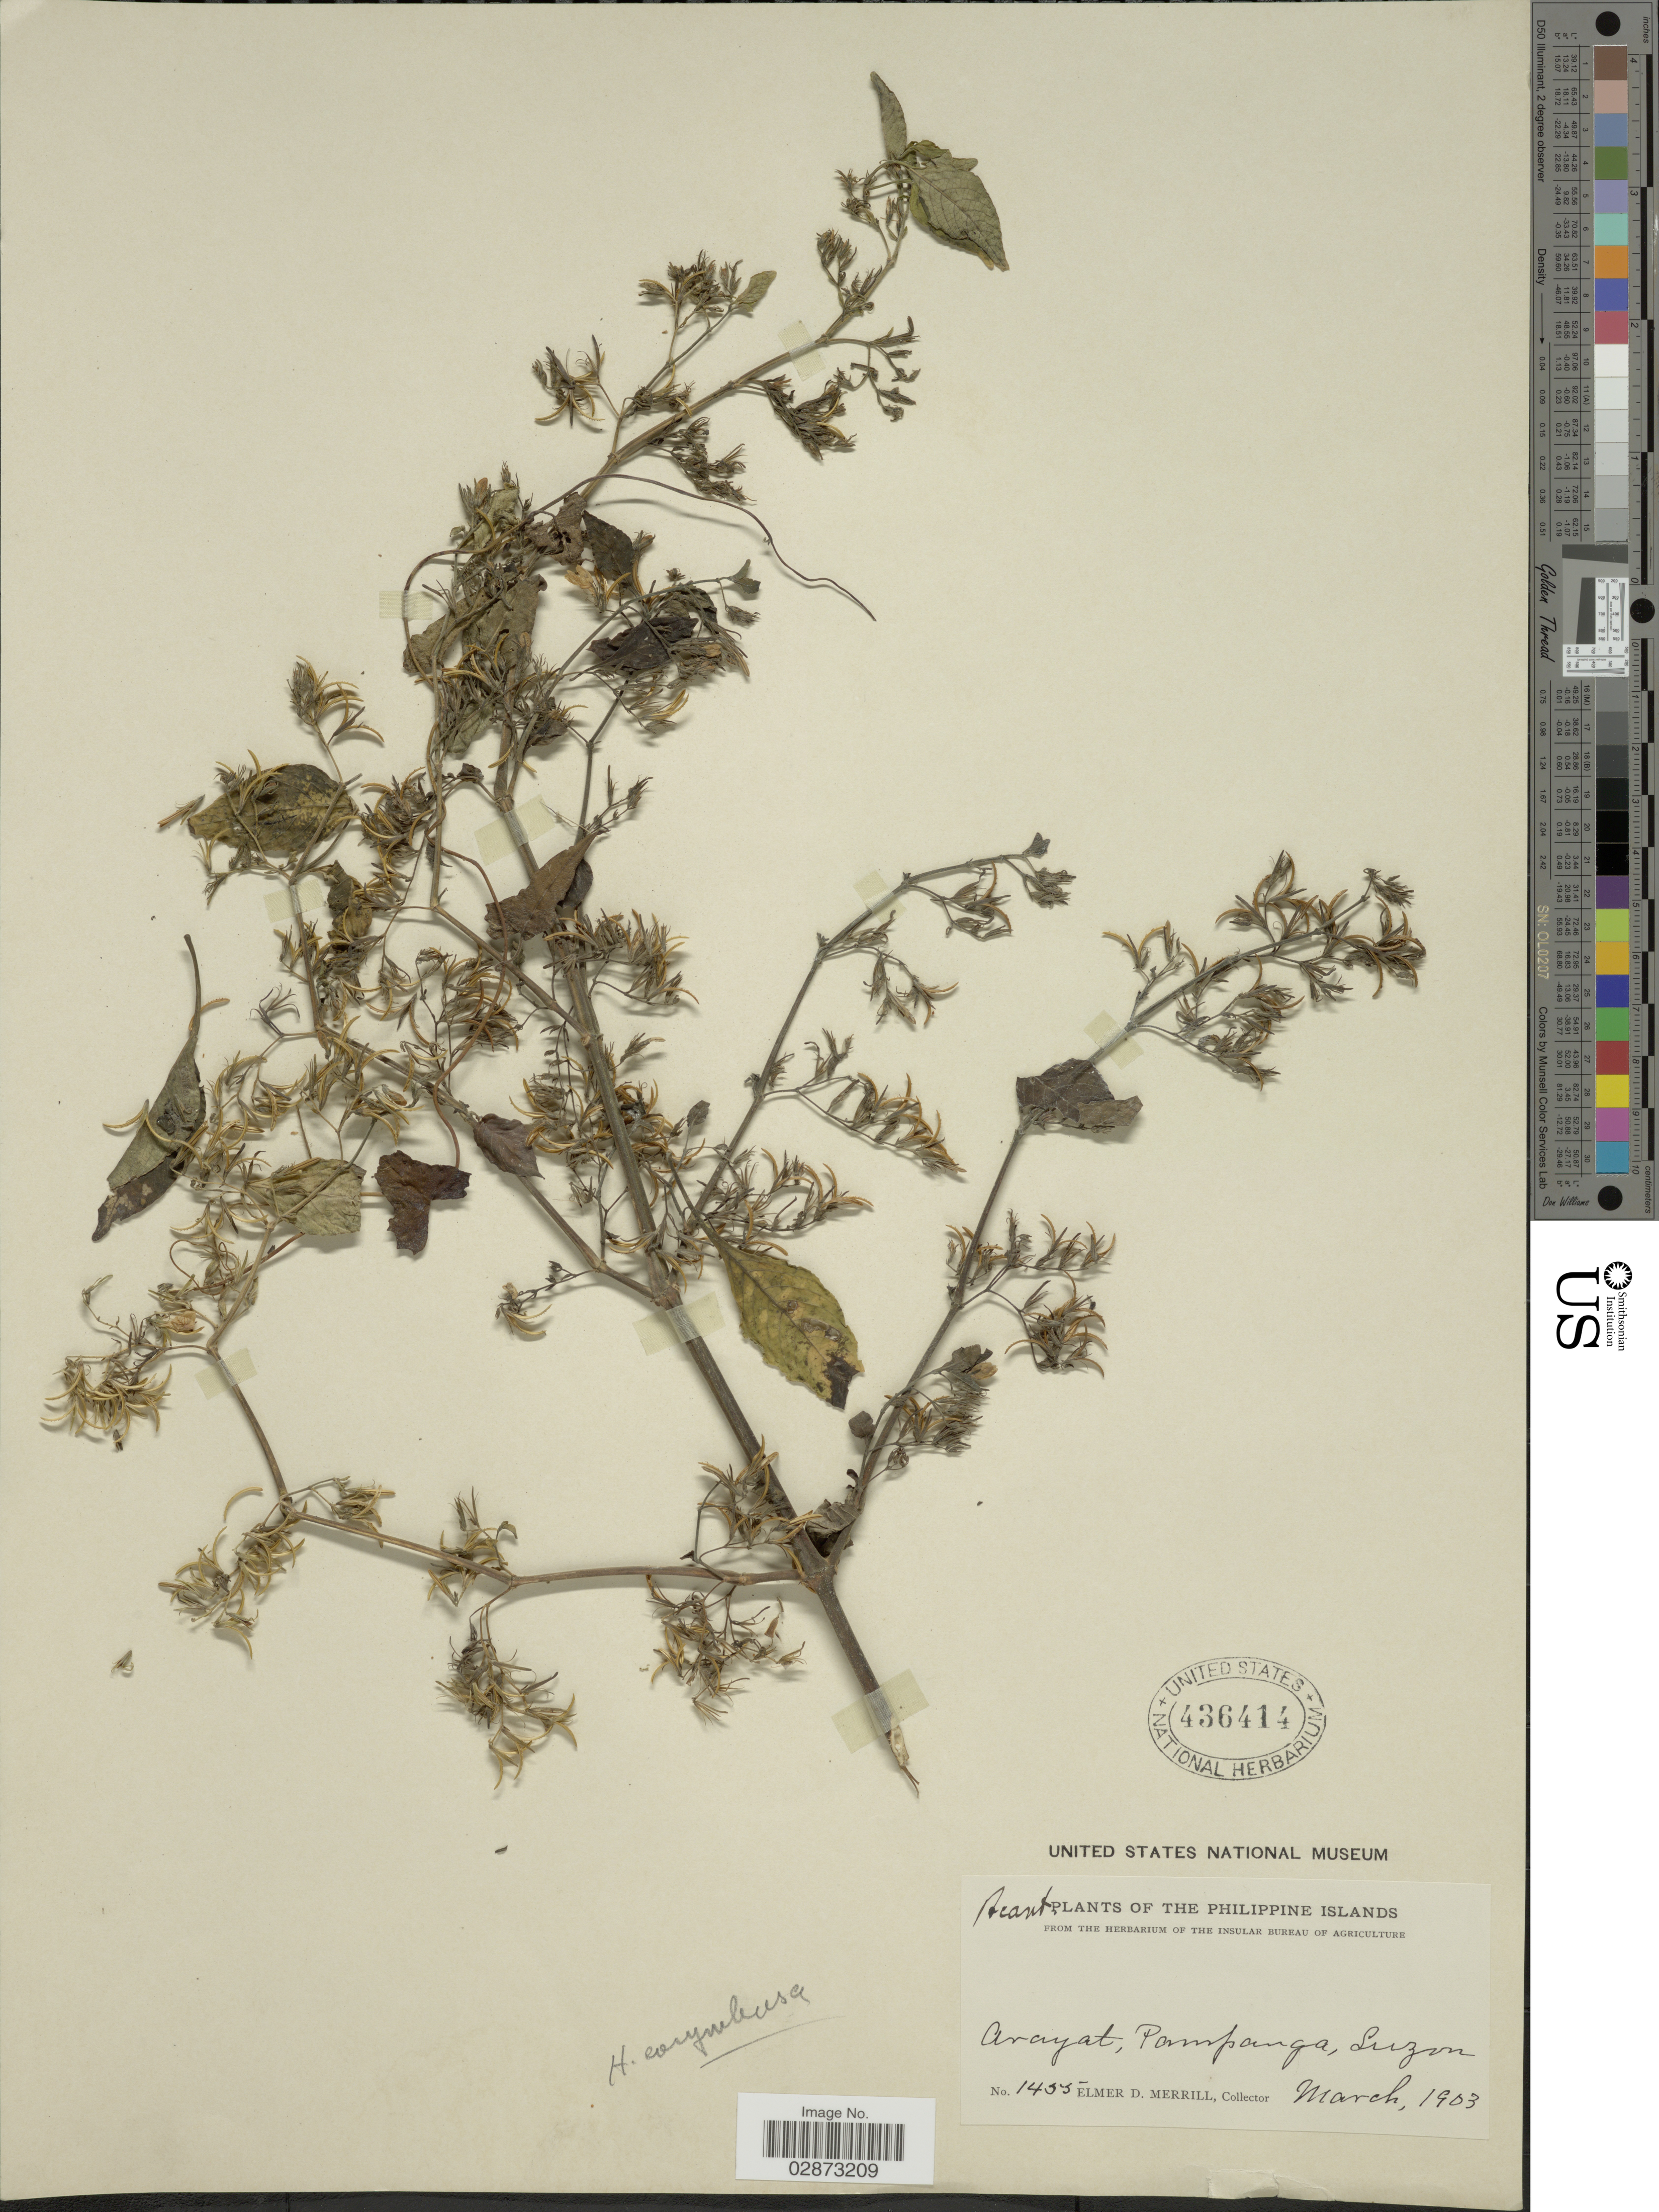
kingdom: Plantae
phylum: Tracheophyta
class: Magnoliopsida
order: Lamiales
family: Acanthaceae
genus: Hypoestes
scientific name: Hypoestes corymbosa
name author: Baker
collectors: E. D. Merrill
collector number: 1455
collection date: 1903-03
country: Philippines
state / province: Central Luzon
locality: Arayat, Pampanga, Luzon.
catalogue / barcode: US 436414